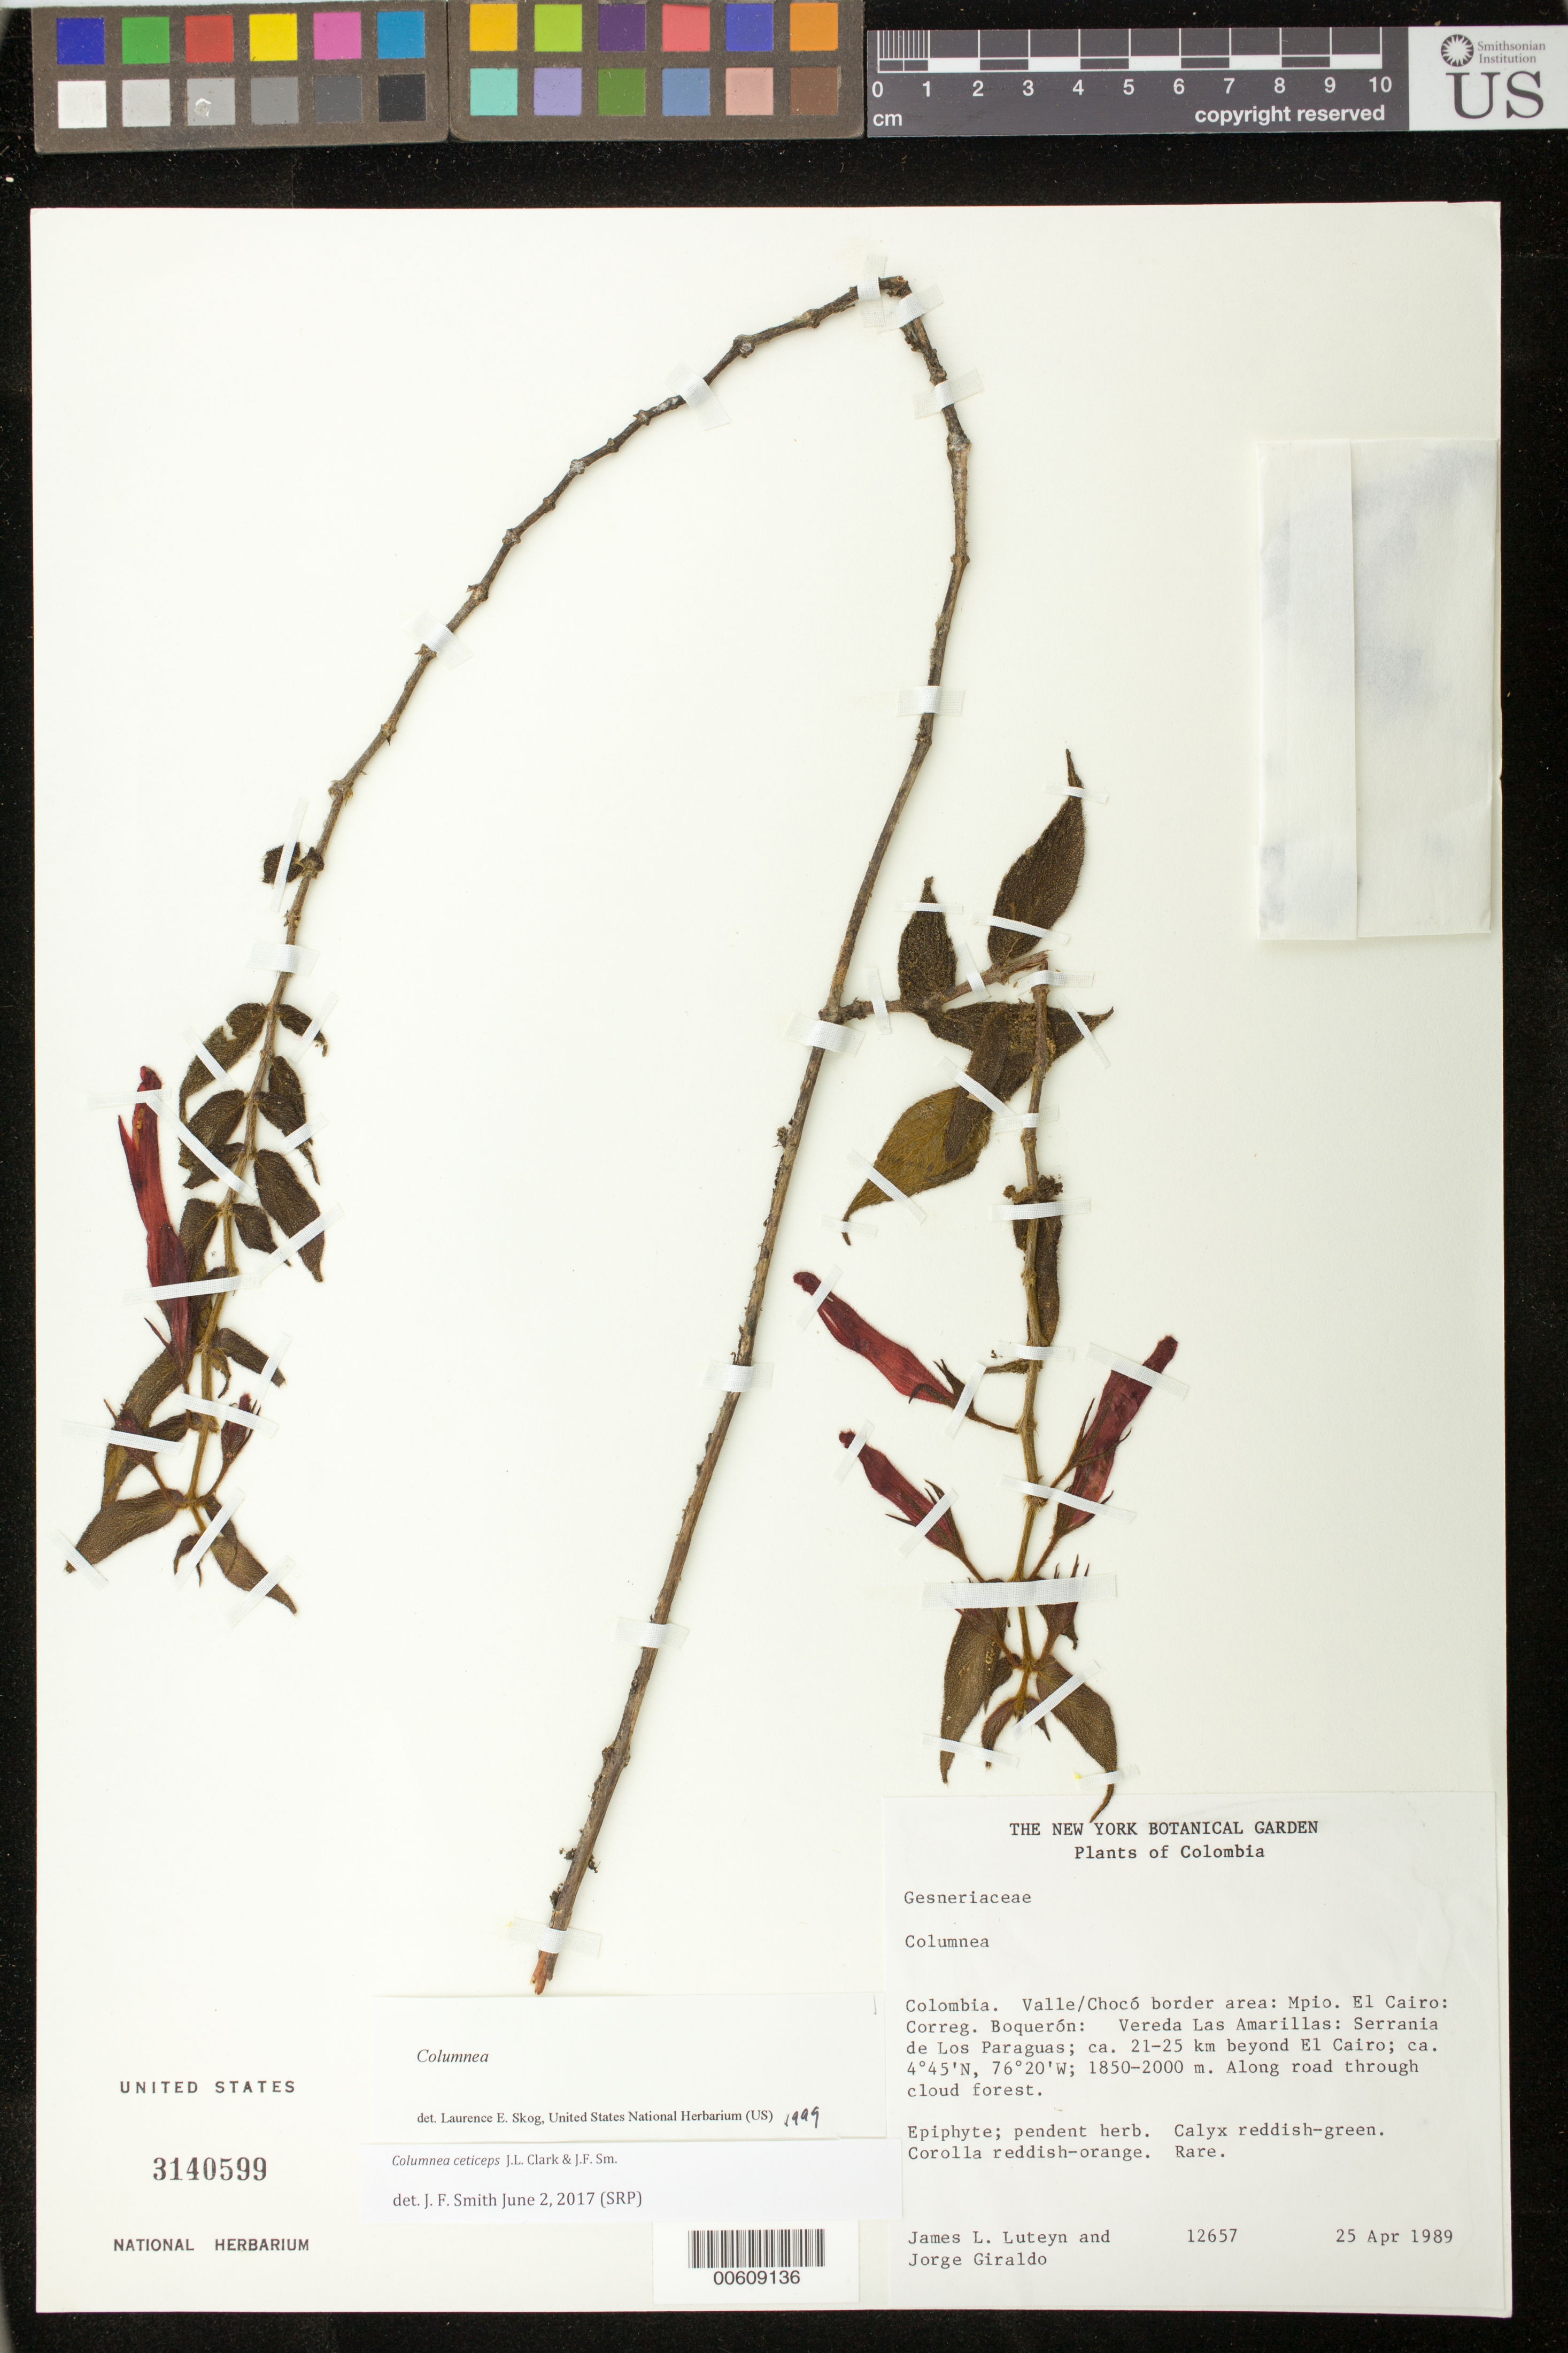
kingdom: Plantae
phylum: Tracheophyta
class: Magnoliopsida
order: Lamiales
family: Gesneriaceae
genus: Columnea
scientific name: Columnea ceticeps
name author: J.L. Clark & J.F. Sm.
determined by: Smith, J. F.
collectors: J. L. Luteyn & J. Giraldo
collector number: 12657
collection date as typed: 25 Apr 1989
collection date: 1989-04-25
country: Colombia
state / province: Valle del Cauca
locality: Mpio. El Cairo: Correg. Boquerón: Vereda Las Amarillas: Serrania de Los Paraguas; ca. 21-25 km beyond El Cairo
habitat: Along road through cloud forest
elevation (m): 1850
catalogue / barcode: US 3140599